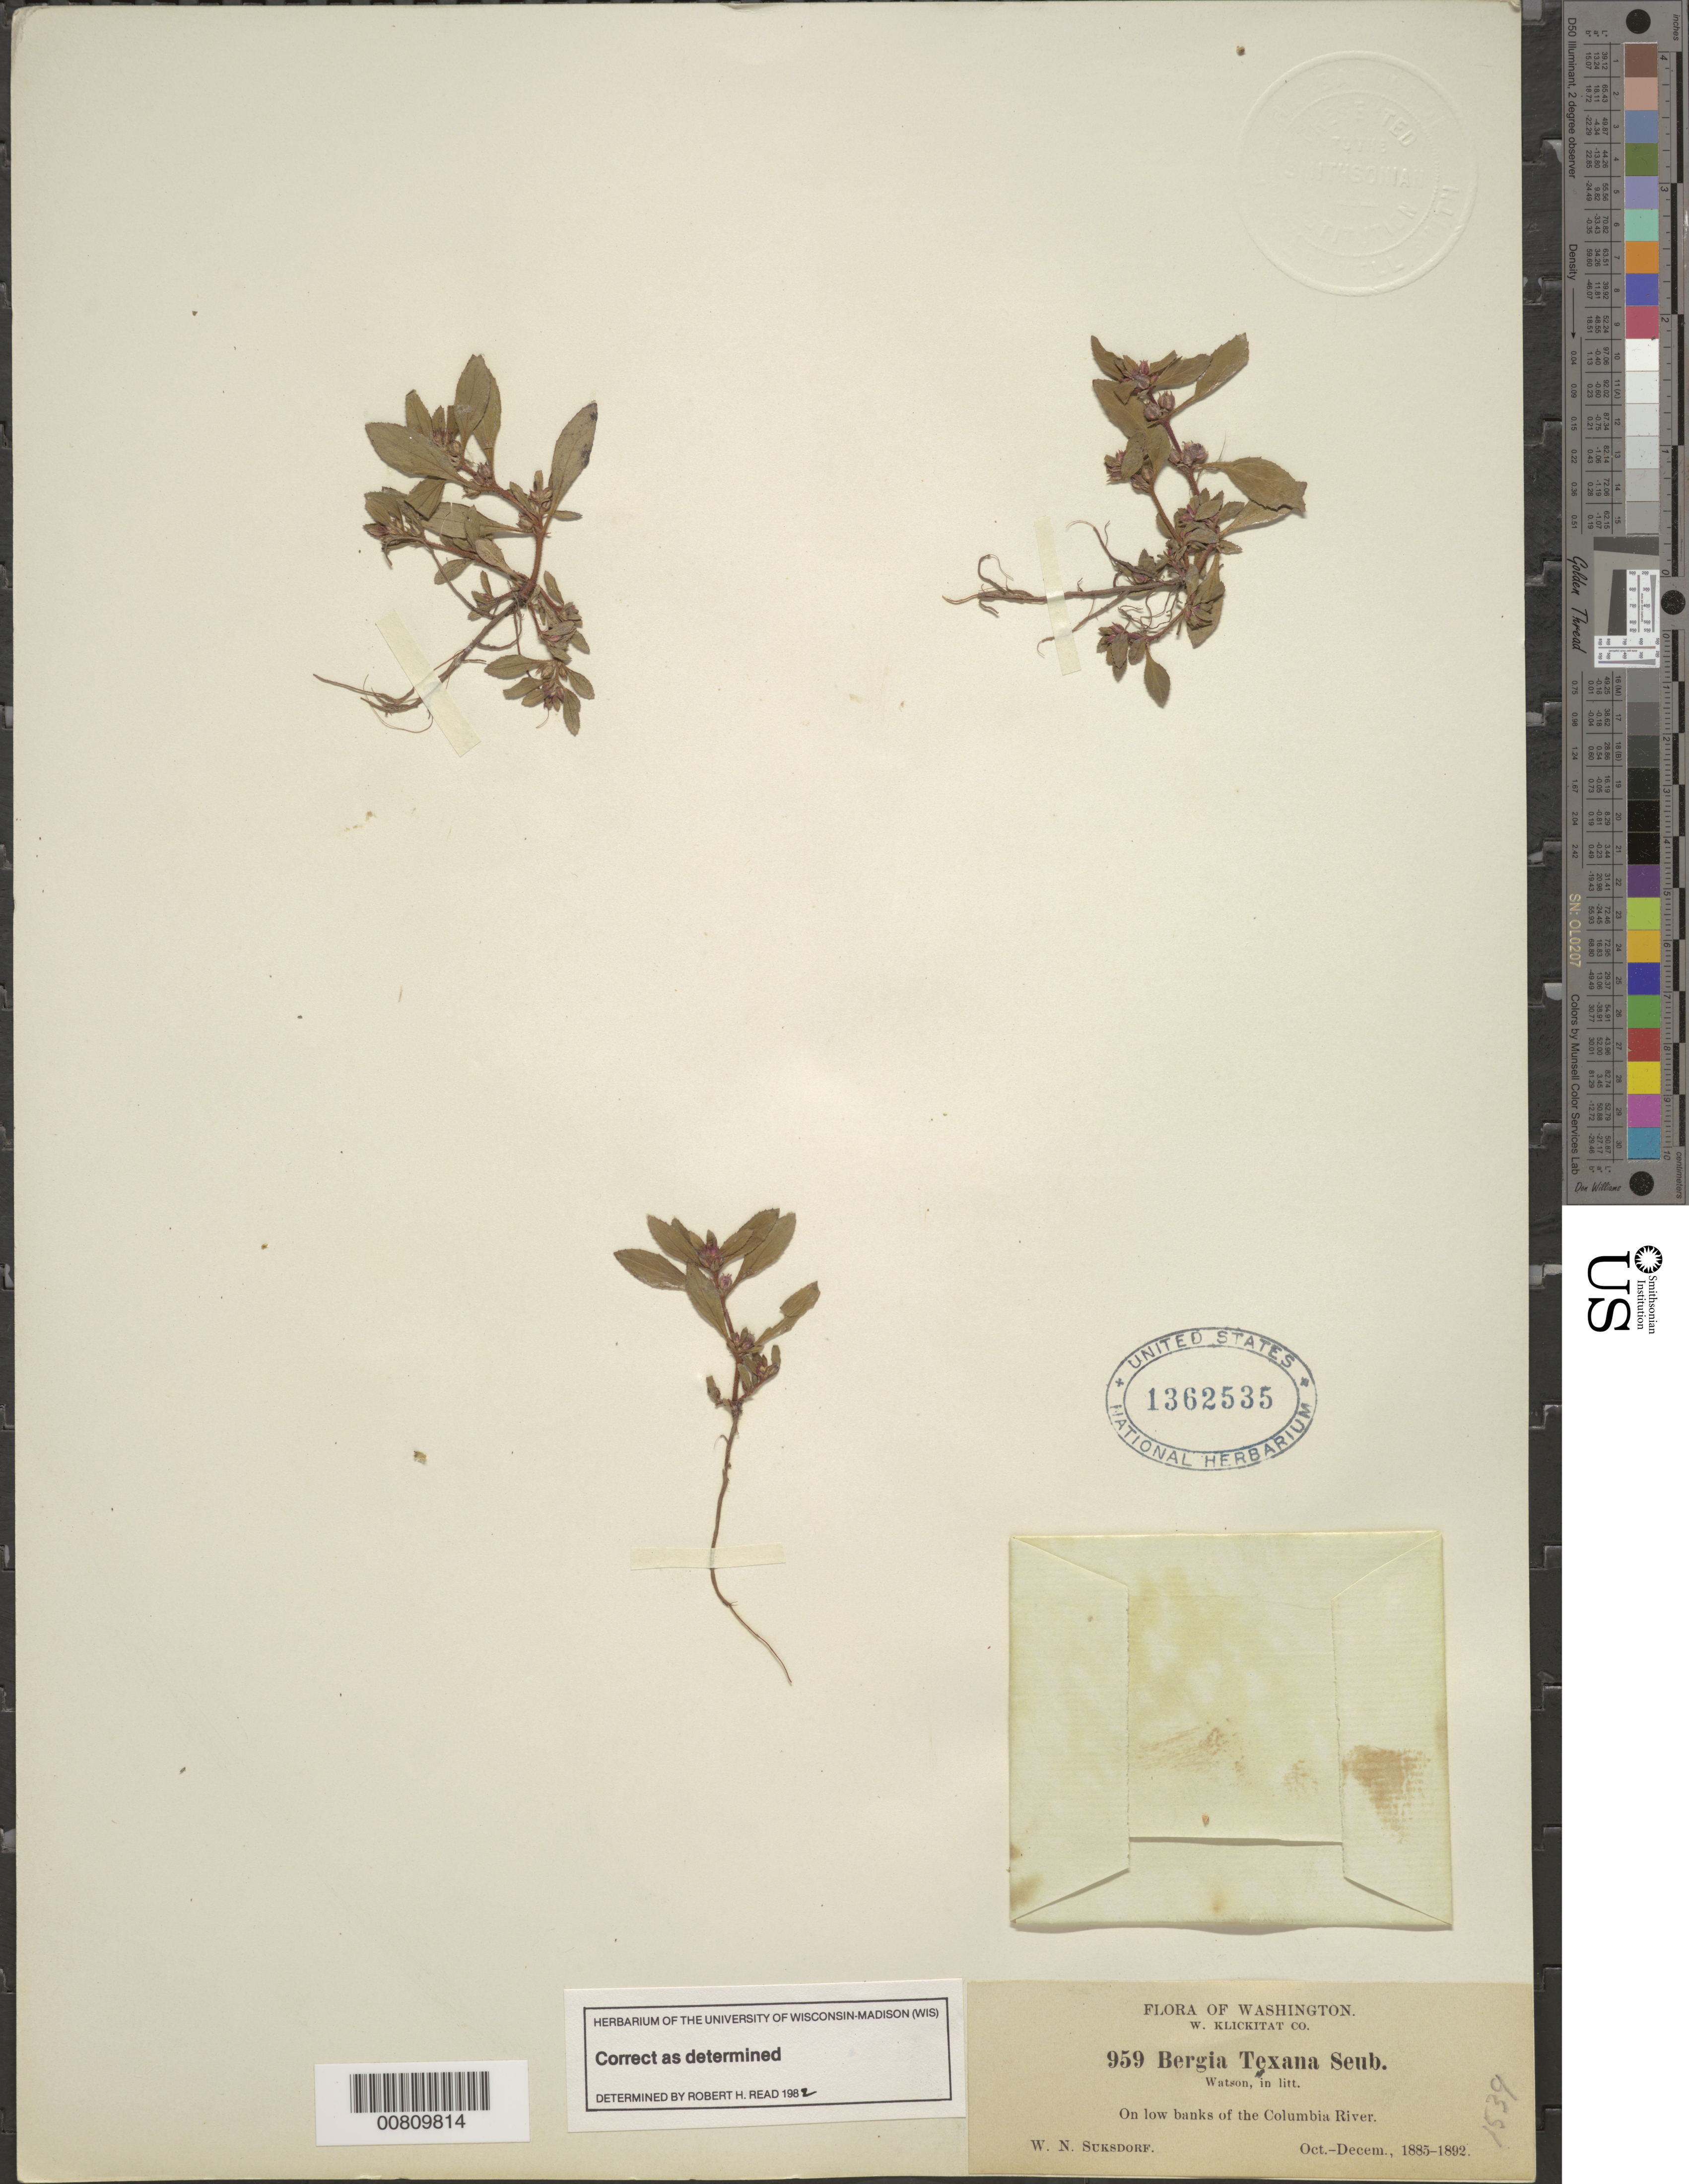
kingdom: Plantae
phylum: Tracheophyta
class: Magnoliopsida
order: Malpighiales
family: Elatinaceae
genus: Bergia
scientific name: Bergia texana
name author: (Hook.) Seub.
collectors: W. N. Suksdorf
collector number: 959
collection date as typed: Oct 1885 to -- Dec 1892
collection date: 1885-10/1892-12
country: United States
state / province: Washington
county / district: Klickitat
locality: Banks of Columbia River.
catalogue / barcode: US 1362535